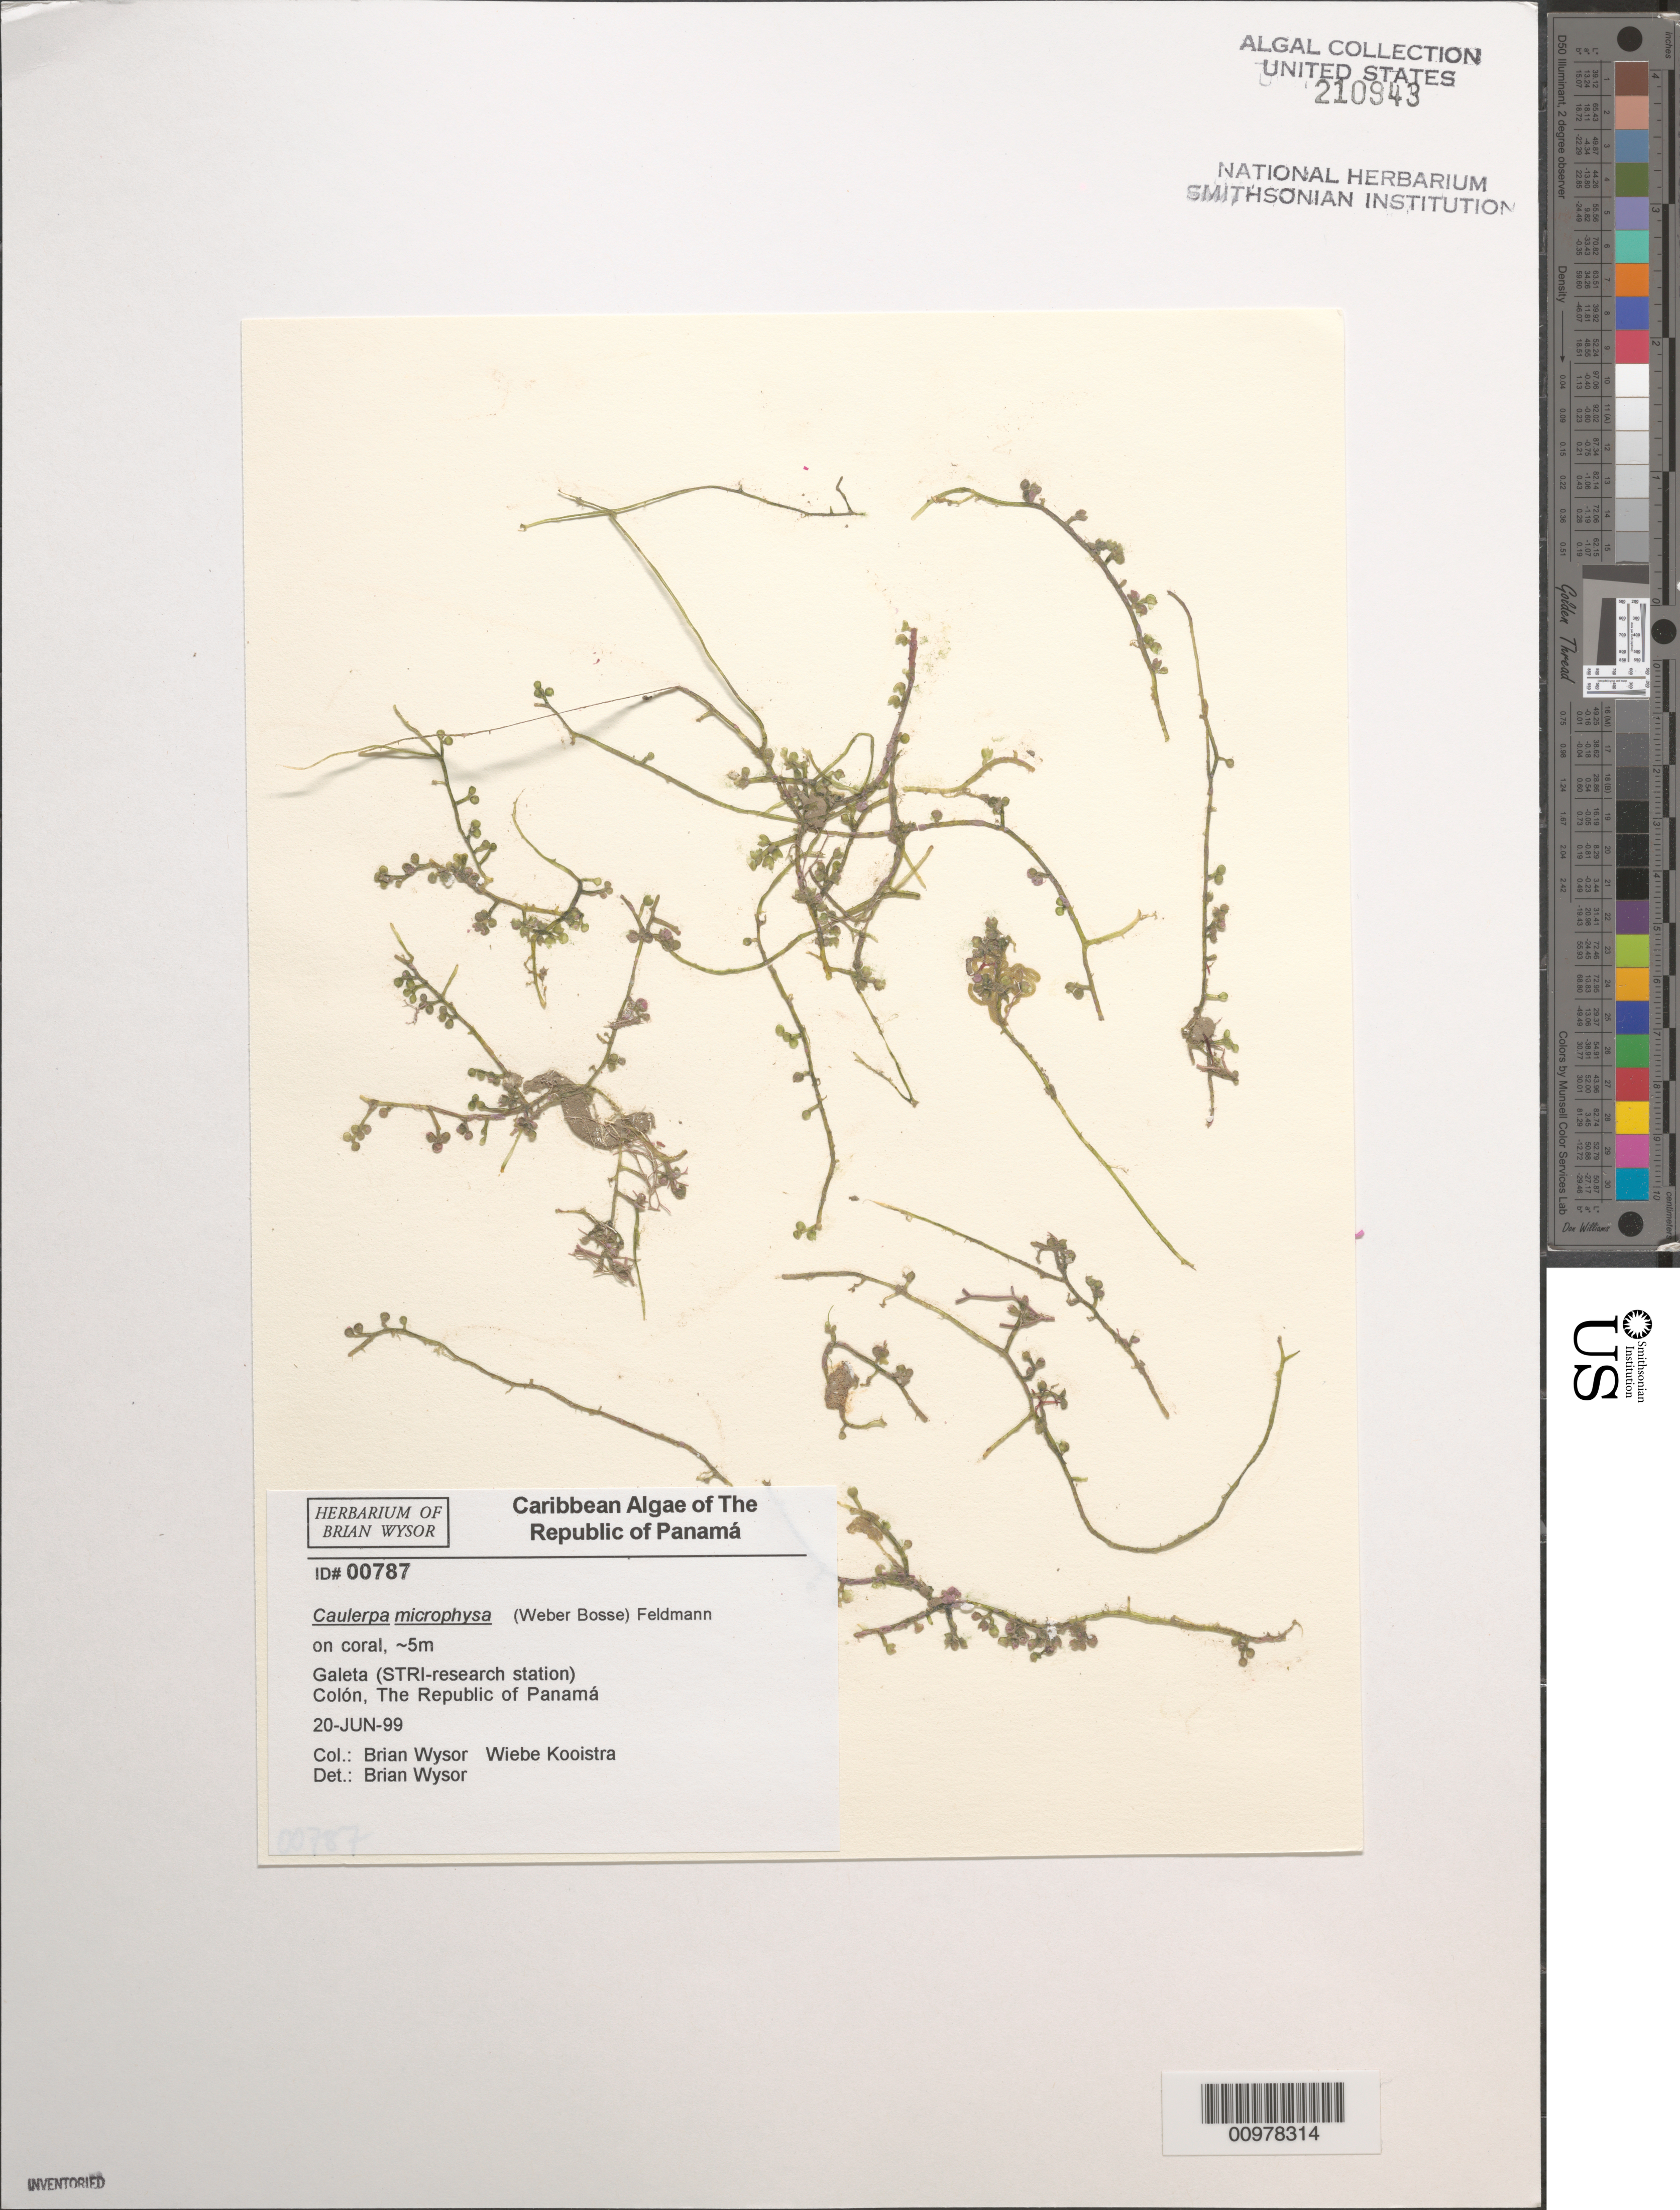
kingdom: Plantae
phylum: Chlorophyta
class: Ulvophyceae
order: Bryopsidales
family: Caulerpaceae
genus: Caulerpa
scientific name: Caulerpa microphysa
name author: (Weber Bosse) Feldmann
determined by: Wysor, B.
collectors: B. Wysor & W. Kooistra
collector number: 00787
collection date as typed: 20 Jun 1999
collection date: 1999-06-20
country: Panama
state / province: Colón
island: Galeta Island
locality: STRI (Smithsonian Tropical Research Institute) research station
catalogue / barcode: US 210943